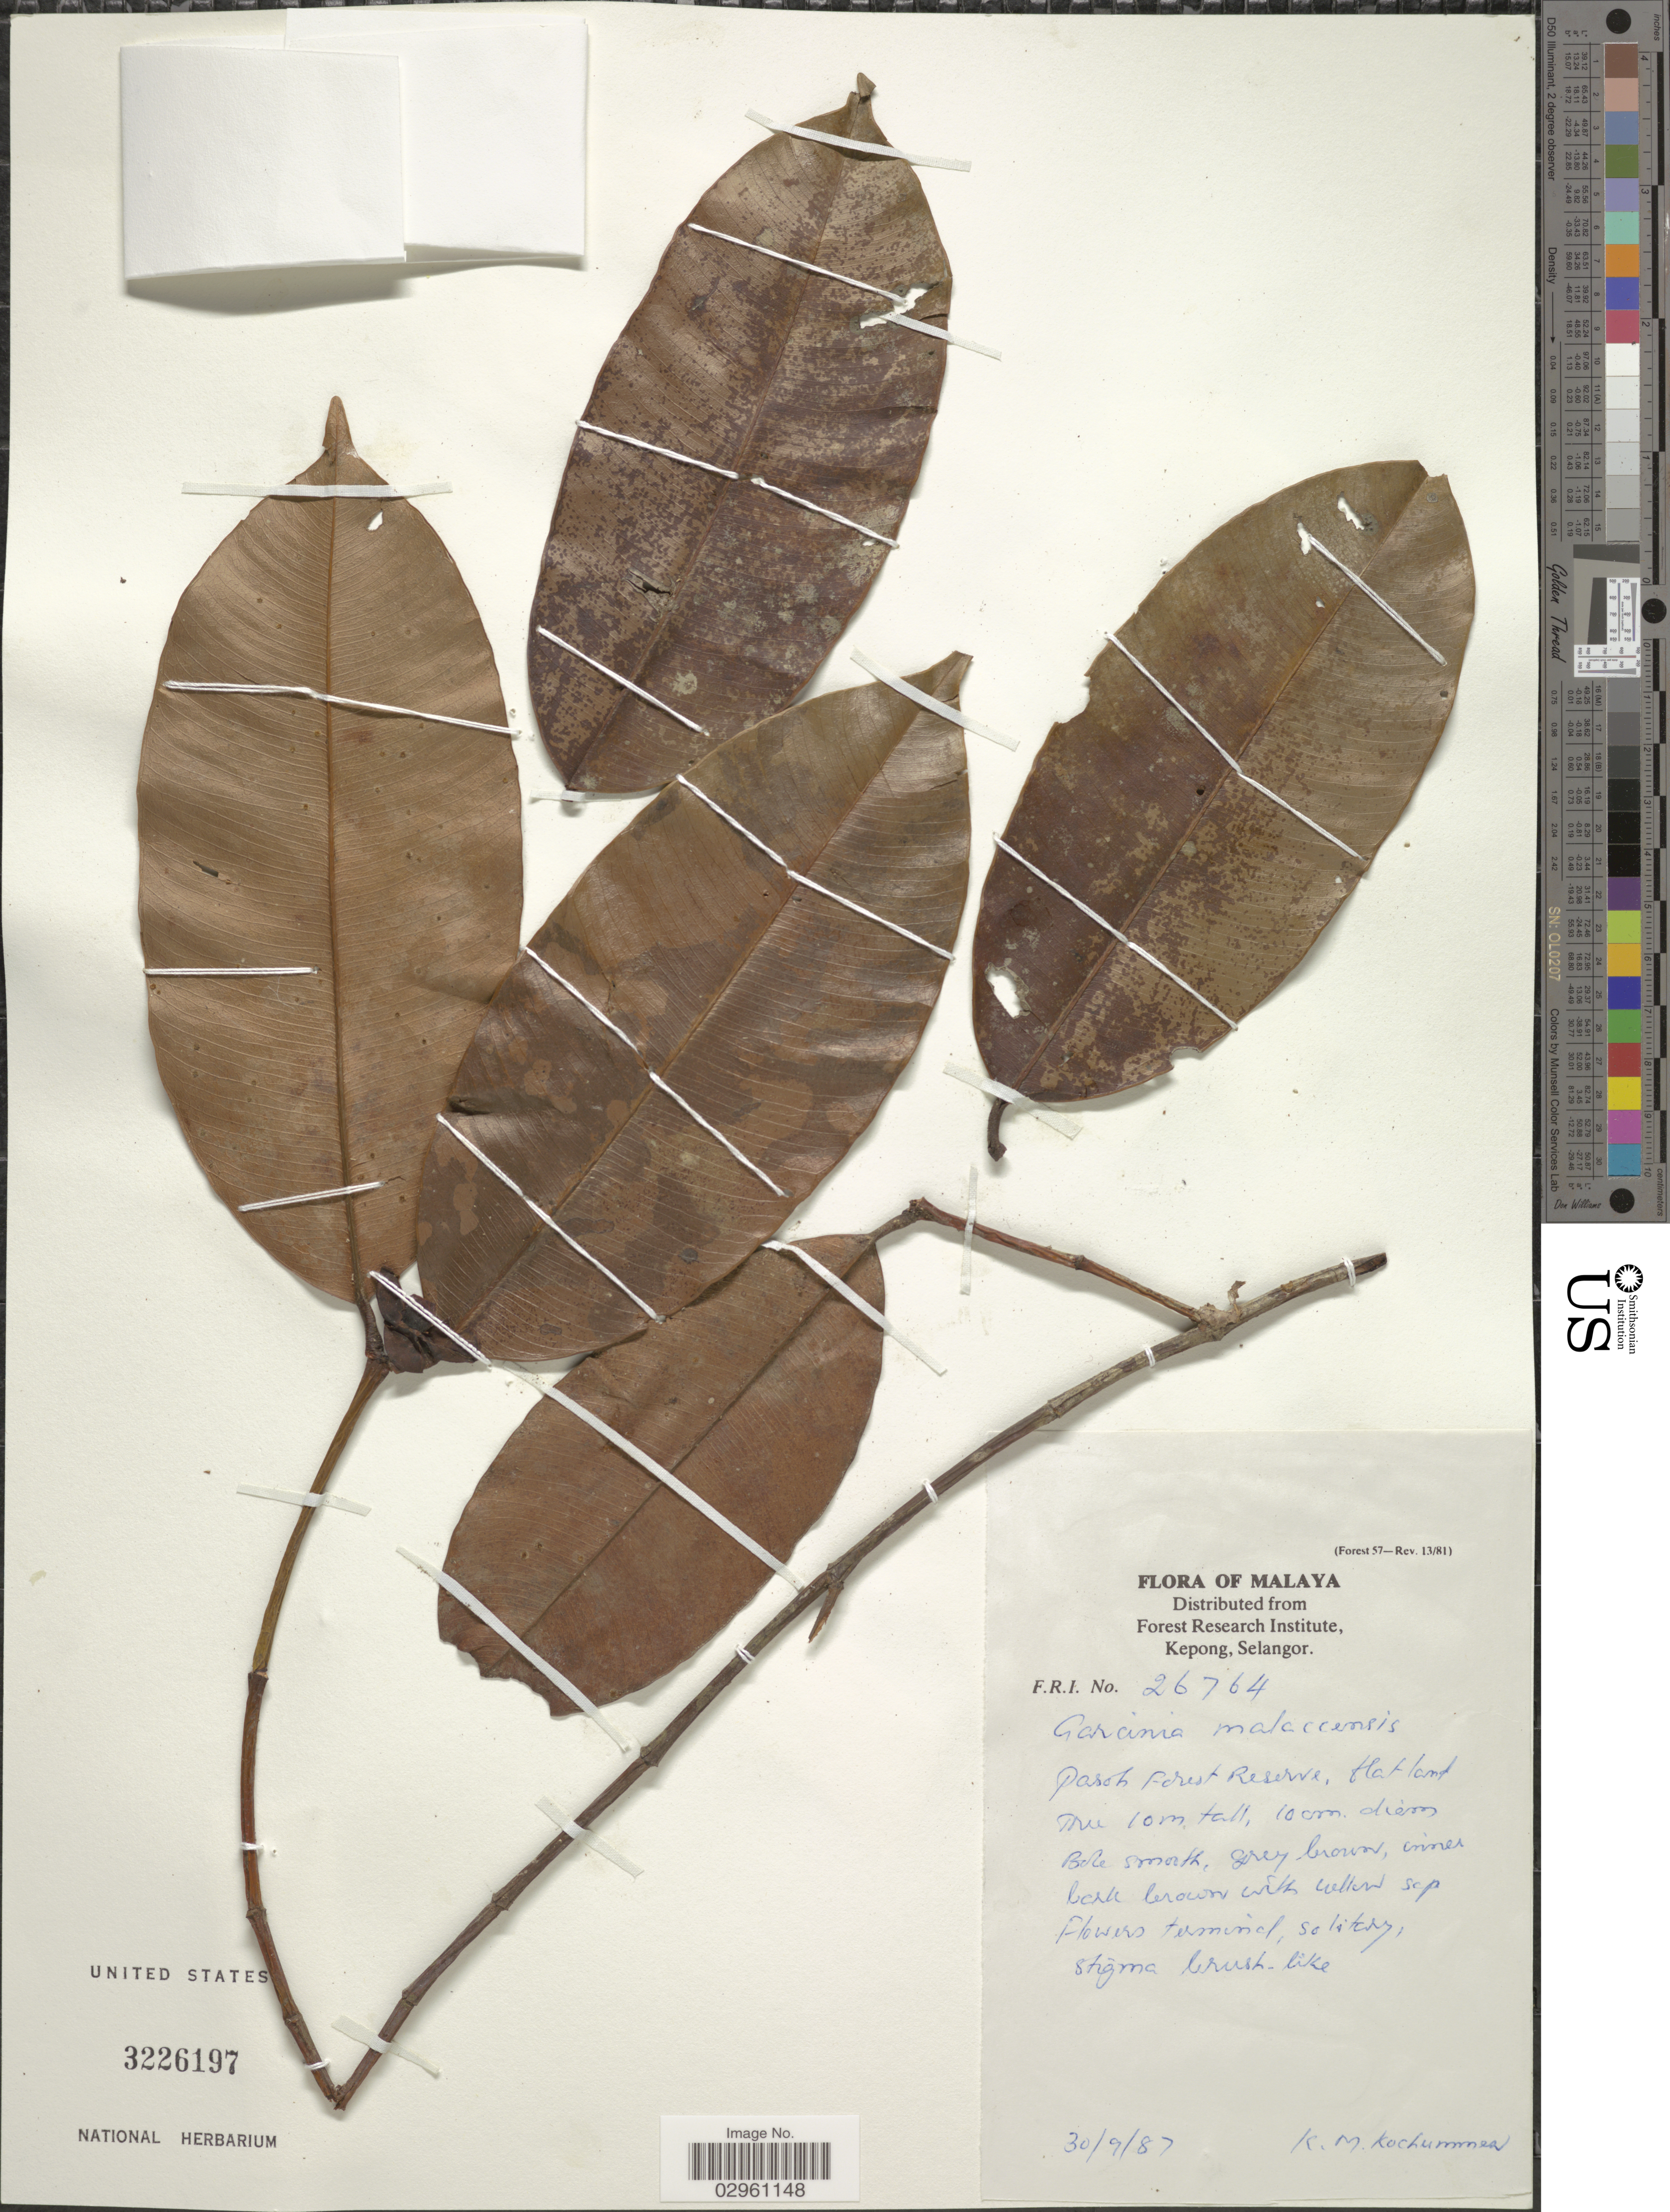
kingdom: Plantae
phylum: Tracheophyta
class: Magnoliopsida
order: Malpighiales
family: Clusiaceae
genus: Garcinia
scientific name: Garcinia malaccensis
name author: Hook. f.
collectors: K. Kochummen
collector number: F.R.I.26764?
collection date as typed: Transcribed d/m/y: 30/9/87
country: Malaysia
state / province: Selangor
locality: Pasoh Forest Reserve. Malaya.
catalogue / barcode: US 3226197